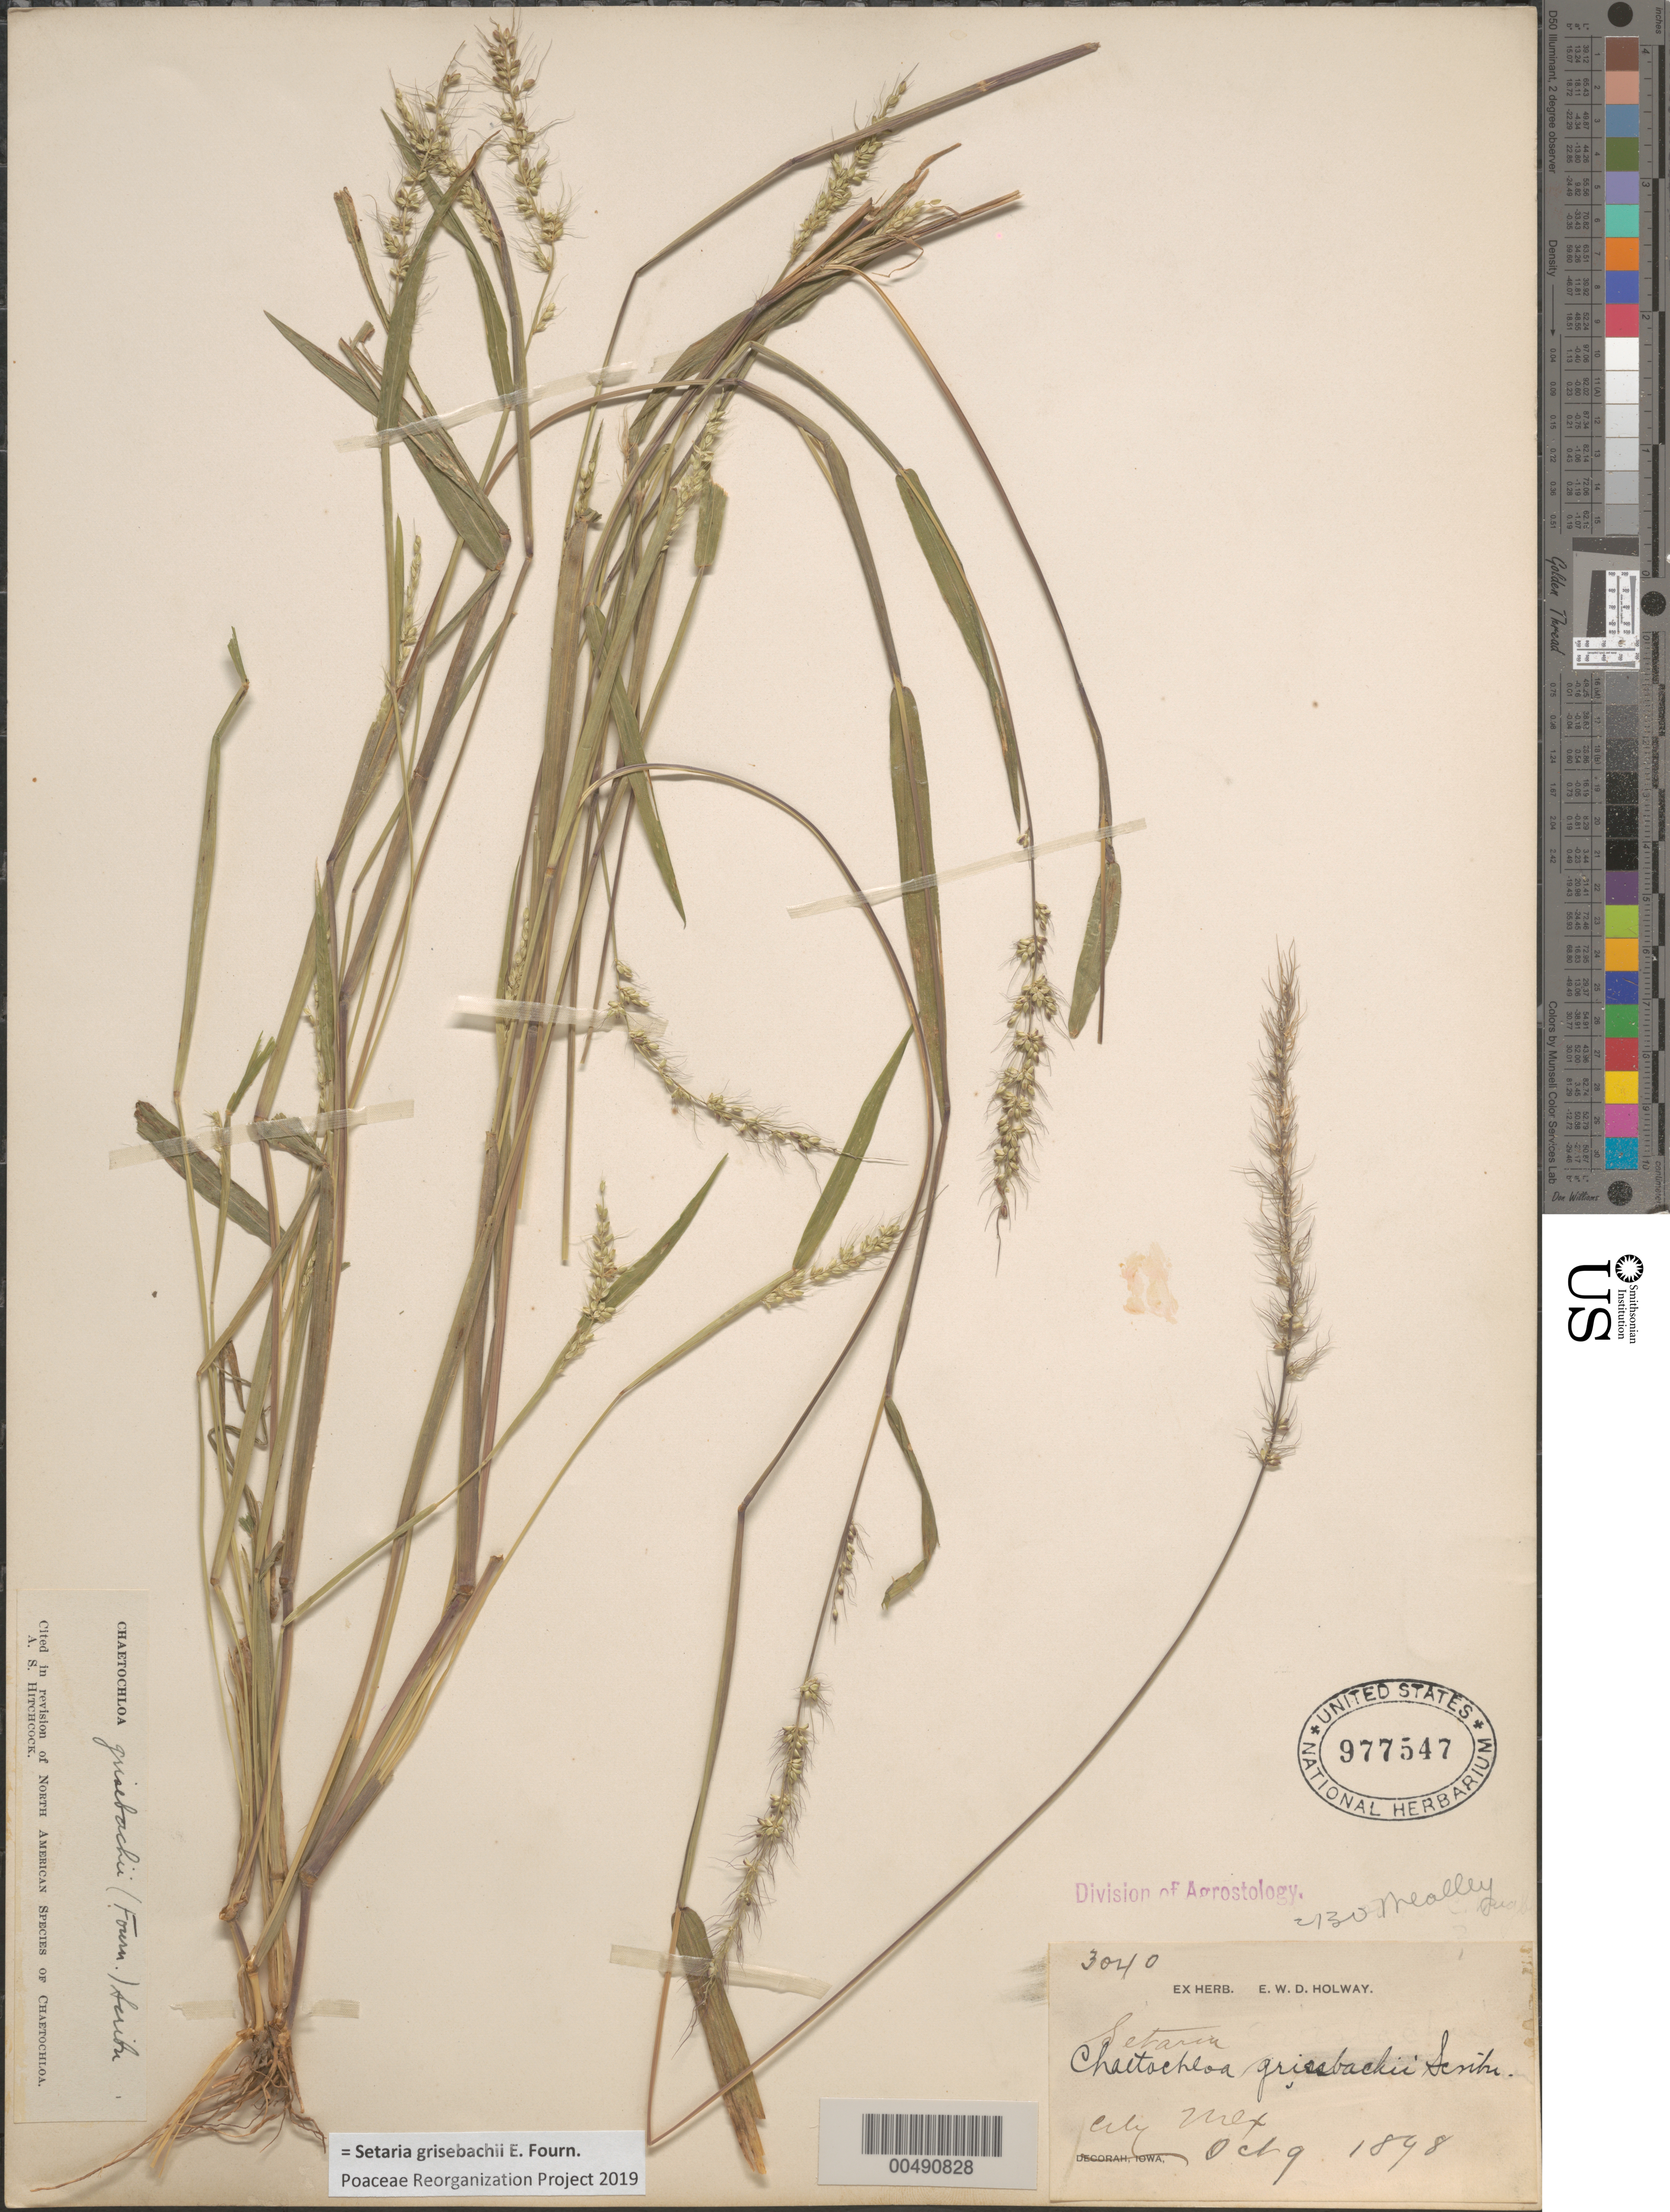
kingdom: Plantae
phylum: Tracheophyta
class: Liliopsida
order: Poales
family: Poaceae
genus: Setaria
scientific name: Setaria grisebachii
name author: E. Fourn.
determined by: Poaceae Reorganization Project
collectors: E. W. D. Holway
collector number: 3040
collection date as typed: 9 Oct 1898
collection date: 1898-10-09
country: Mexico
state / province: Distrito Federal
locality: Mexico City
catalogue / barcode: US 977547